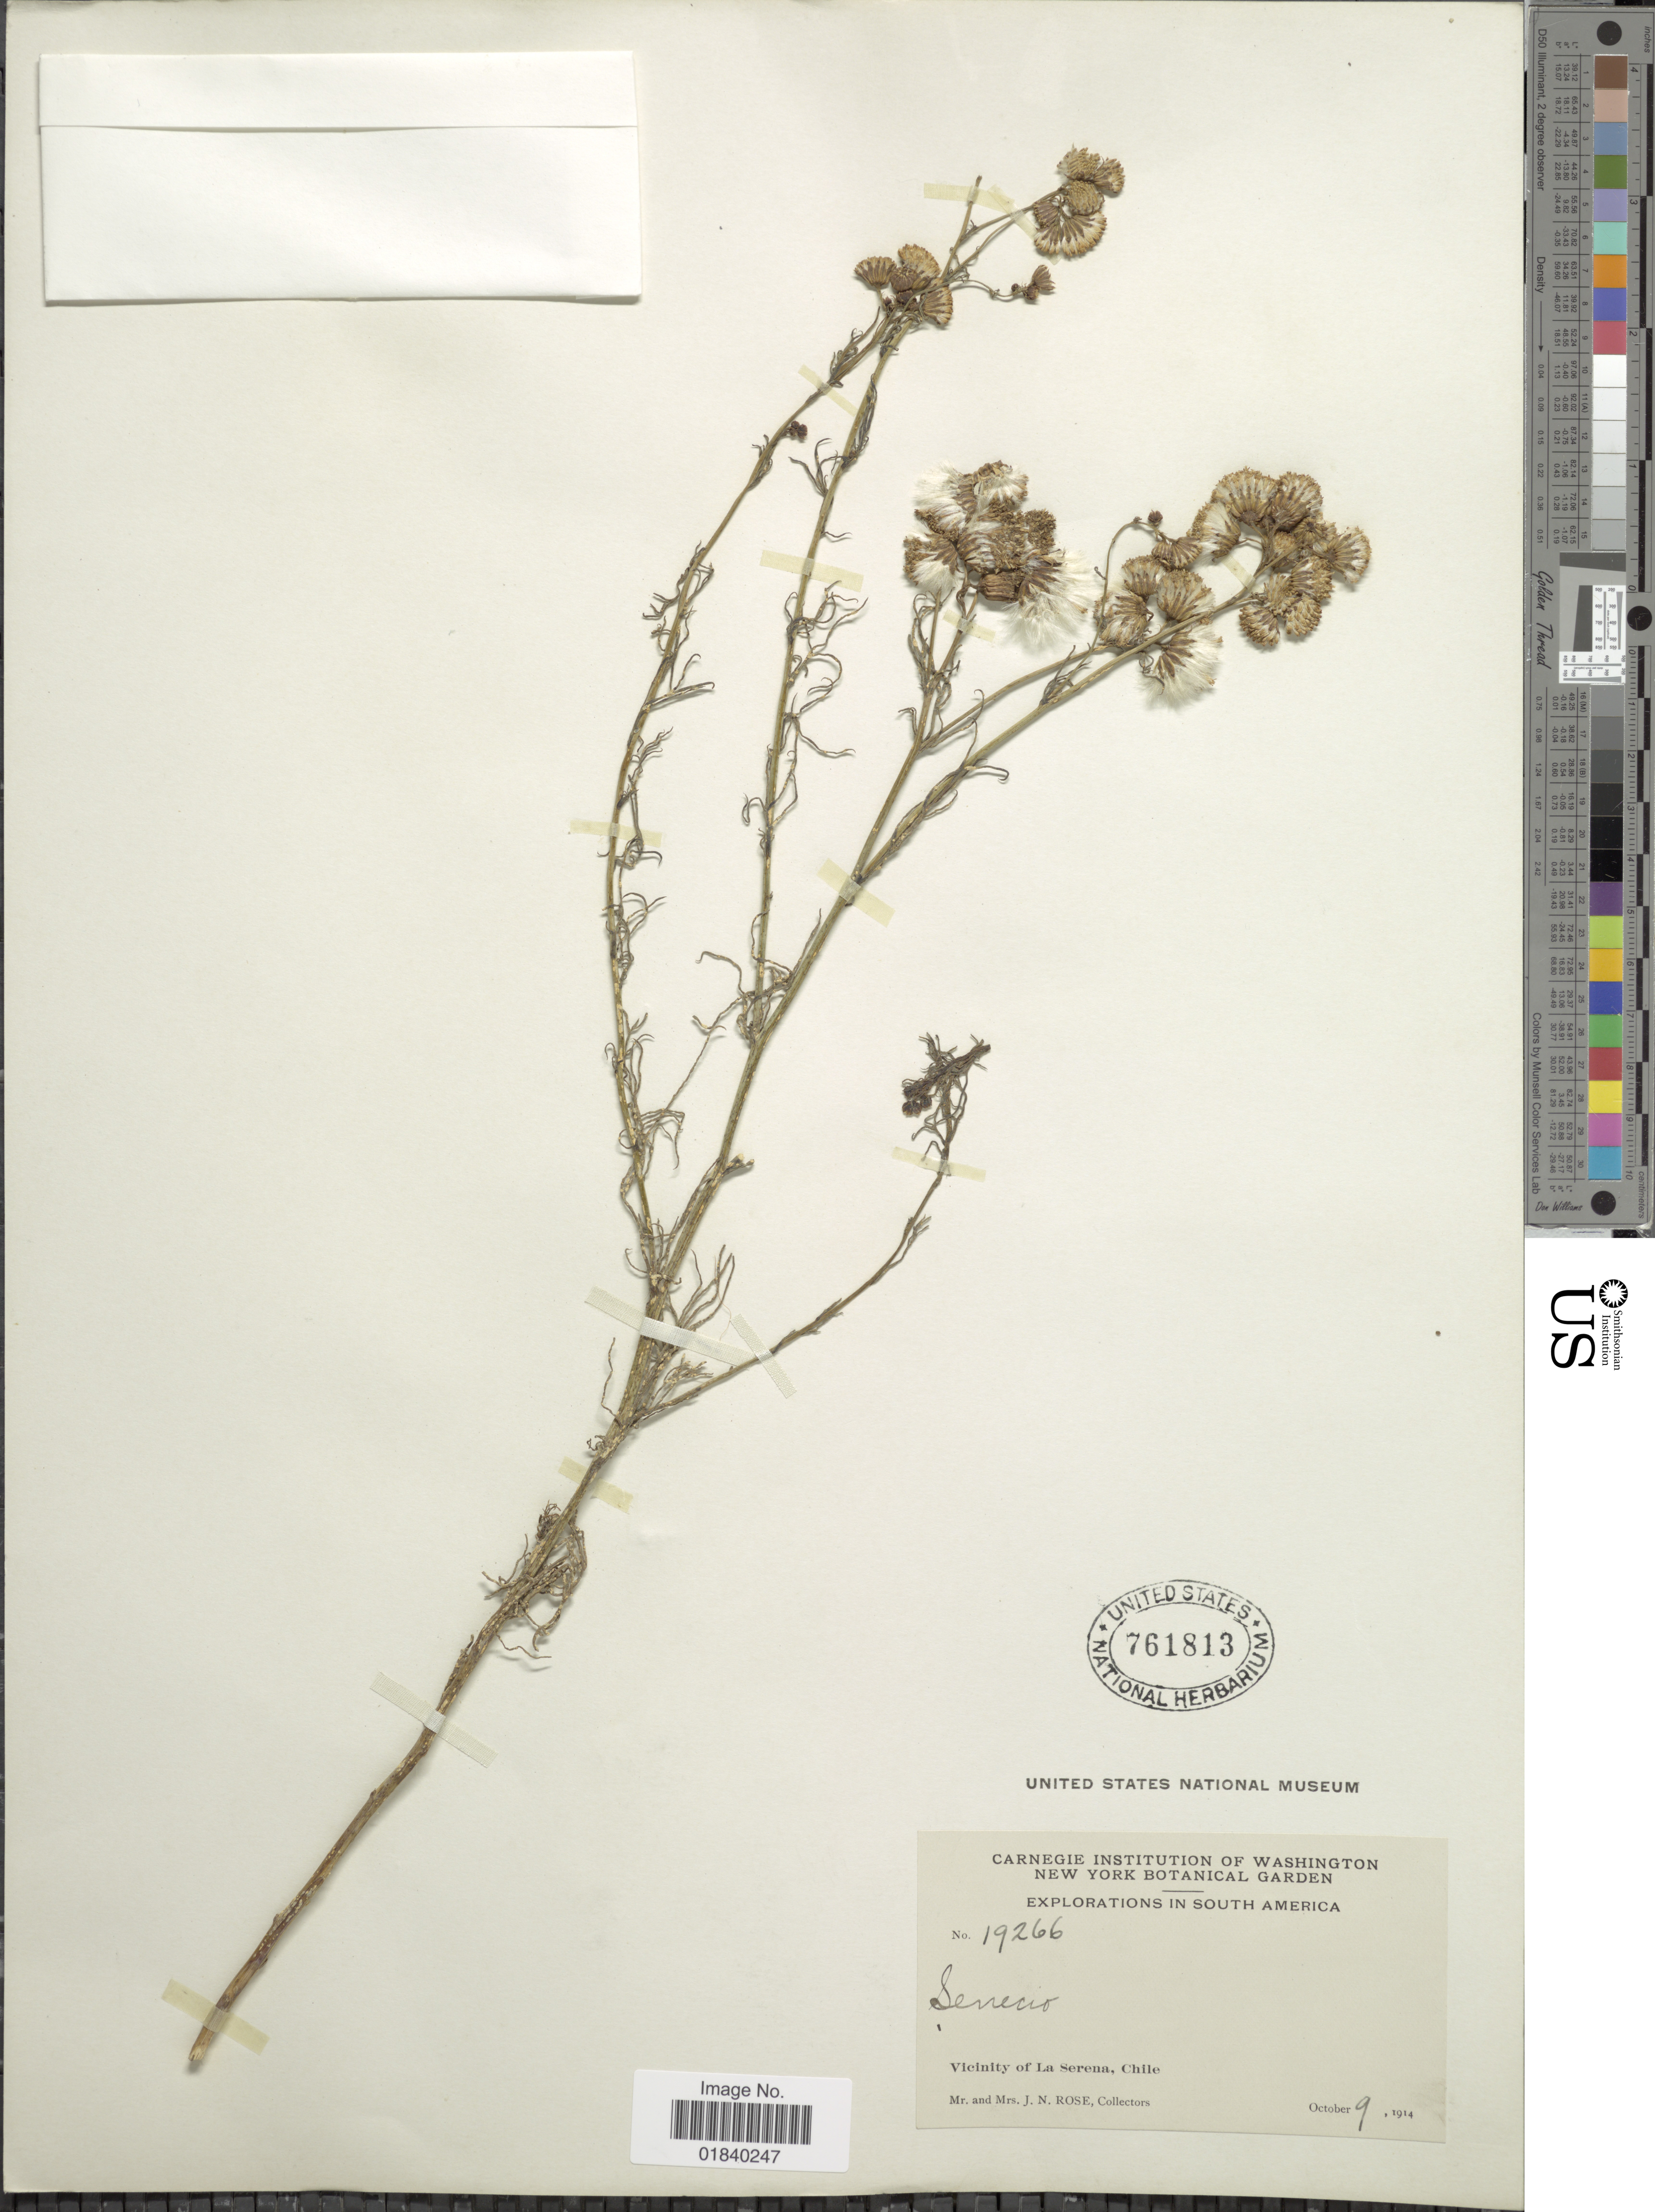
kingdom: Plantae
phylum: Tracheophyta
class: Magnoliopsida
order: Asterales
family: Asteraceae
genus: Senecio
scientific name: Senecio sp.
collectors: J. N. Rose & L. B. Rose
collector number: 19266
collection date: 1914-10-09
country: Chile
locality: Vicinity of La Serena, Chile.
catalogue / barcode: US 761813